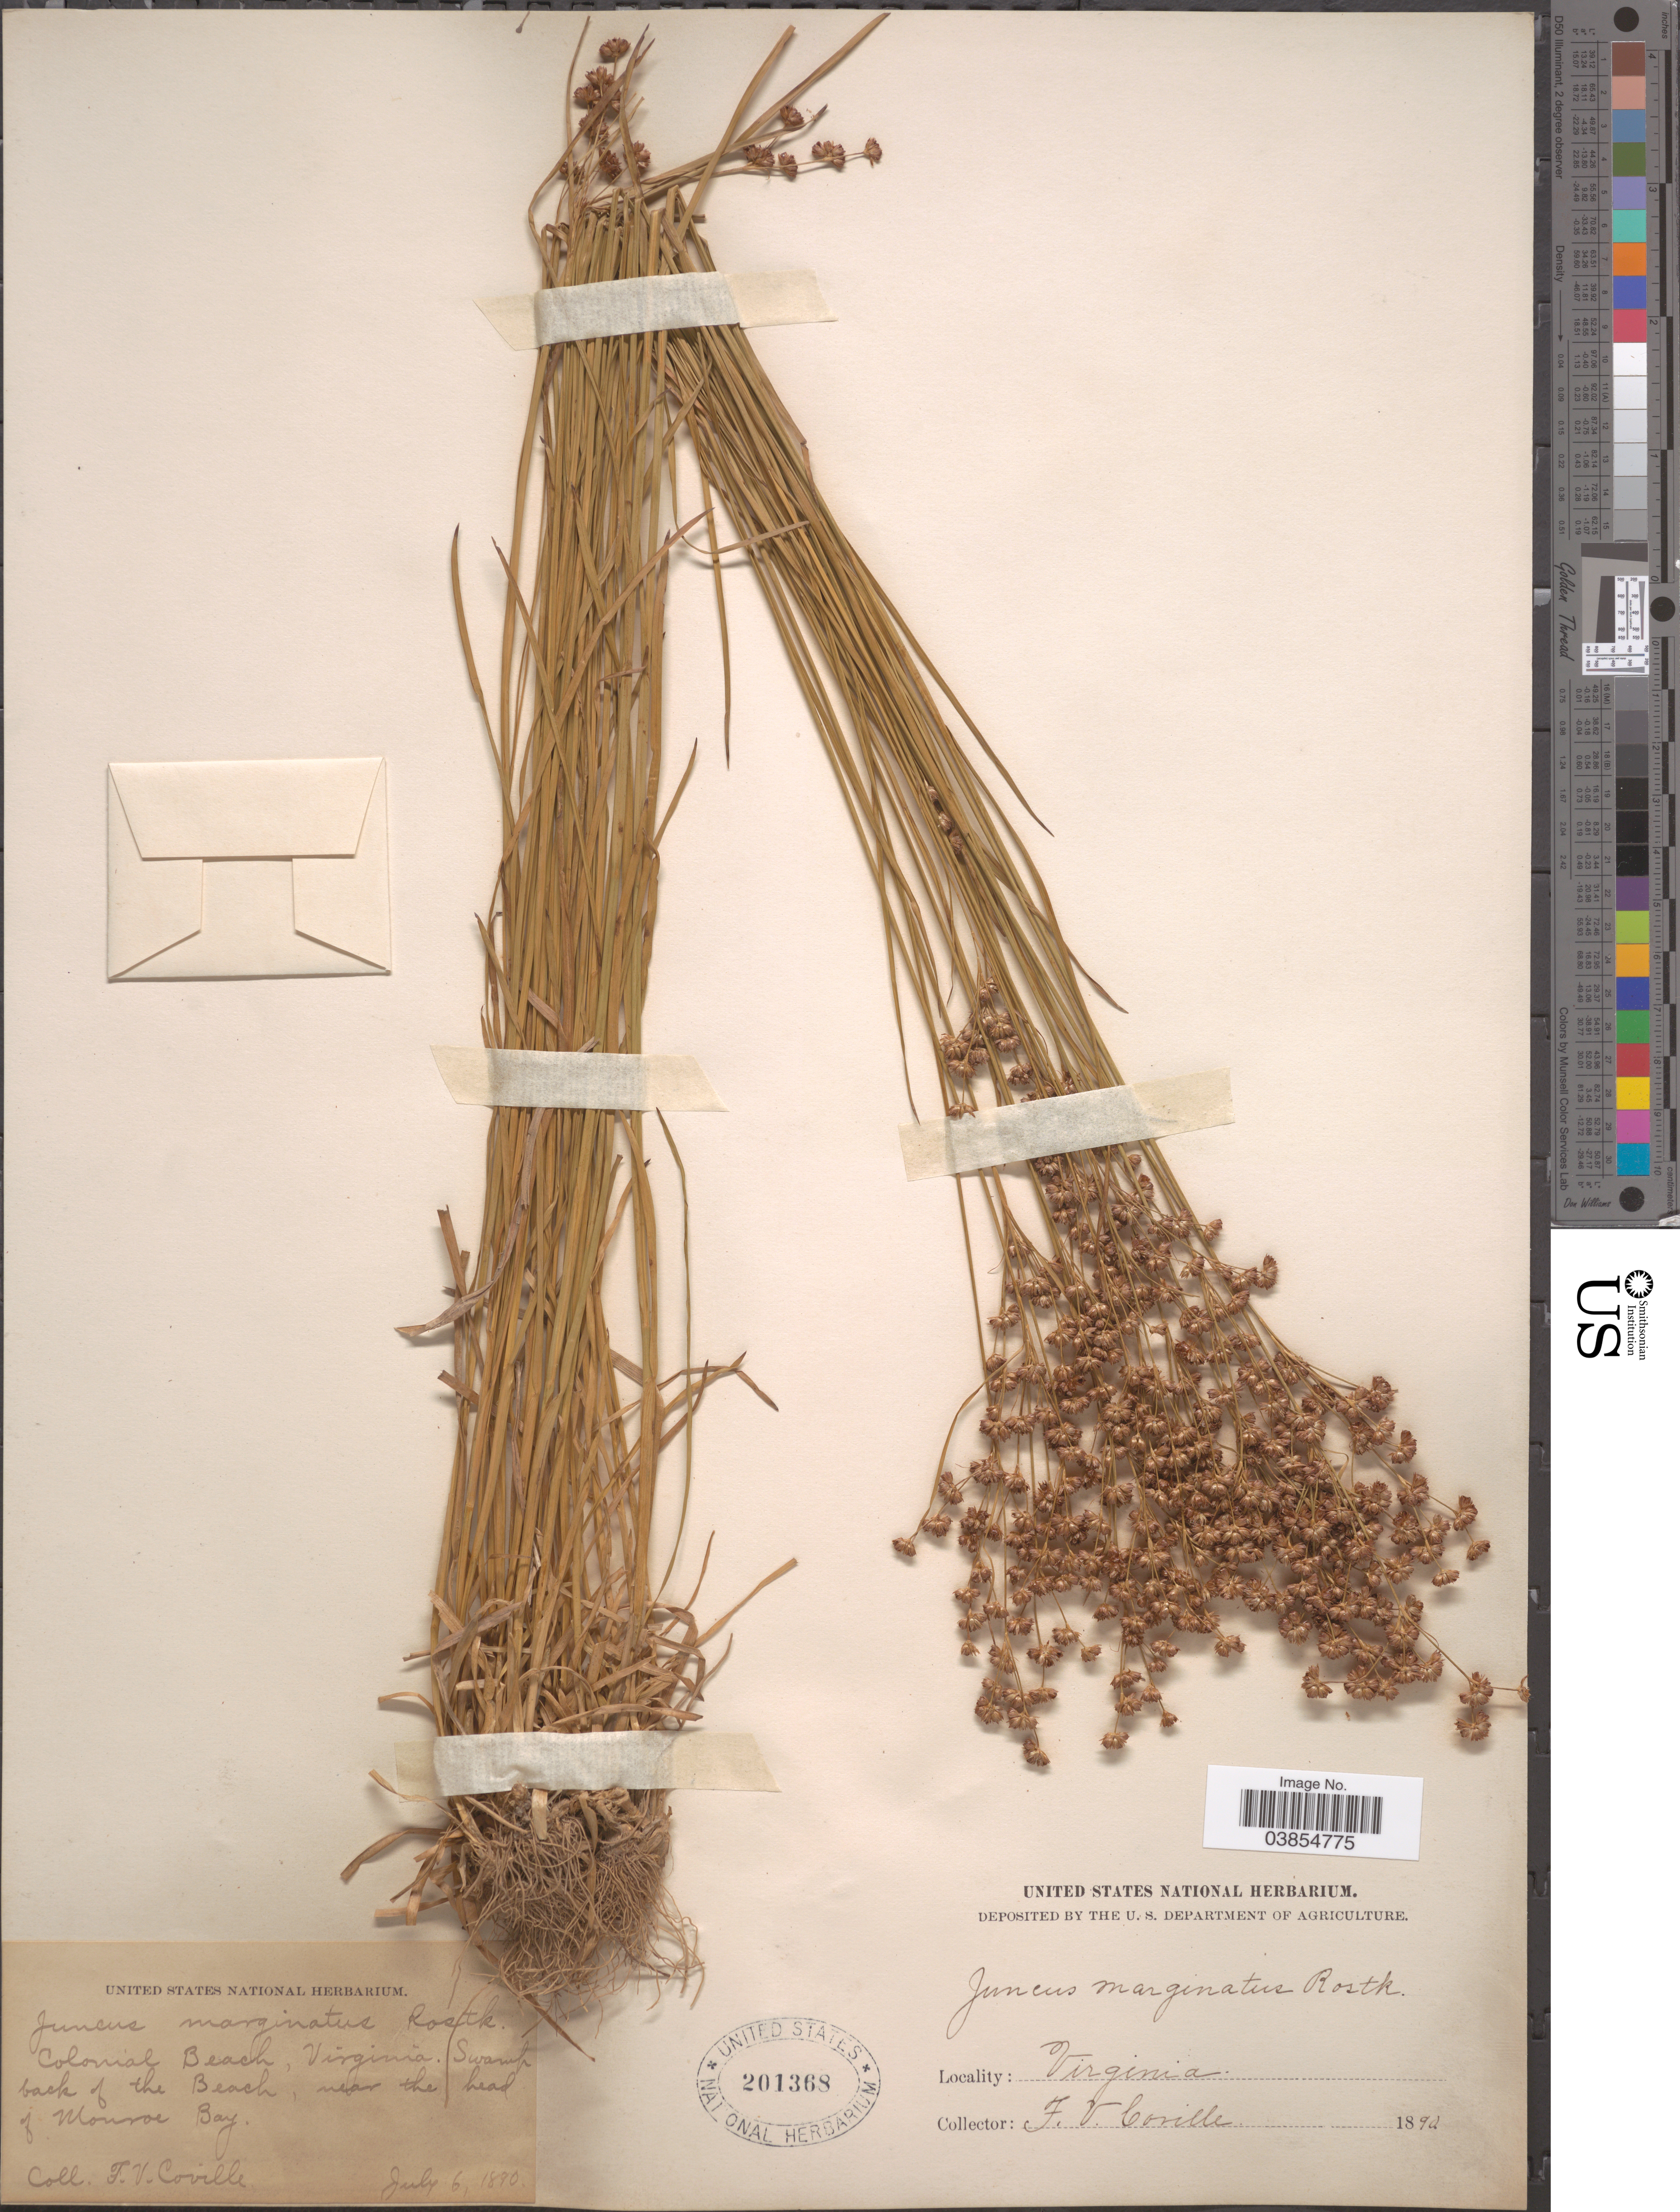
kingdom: Plantae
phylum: Tracheophyta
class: Liliopsida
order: Poales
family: Juncaceae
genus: Juncus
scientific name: Juncus marginatus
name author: Rostk.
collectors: F. V. Coville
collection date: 1890-07-06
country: United States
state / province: Virginia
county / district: Westmoreland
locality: Colonial Beach, Virginia. Swamp back of the Beach, near the head of Monroe Bay.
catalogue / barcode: US 201368